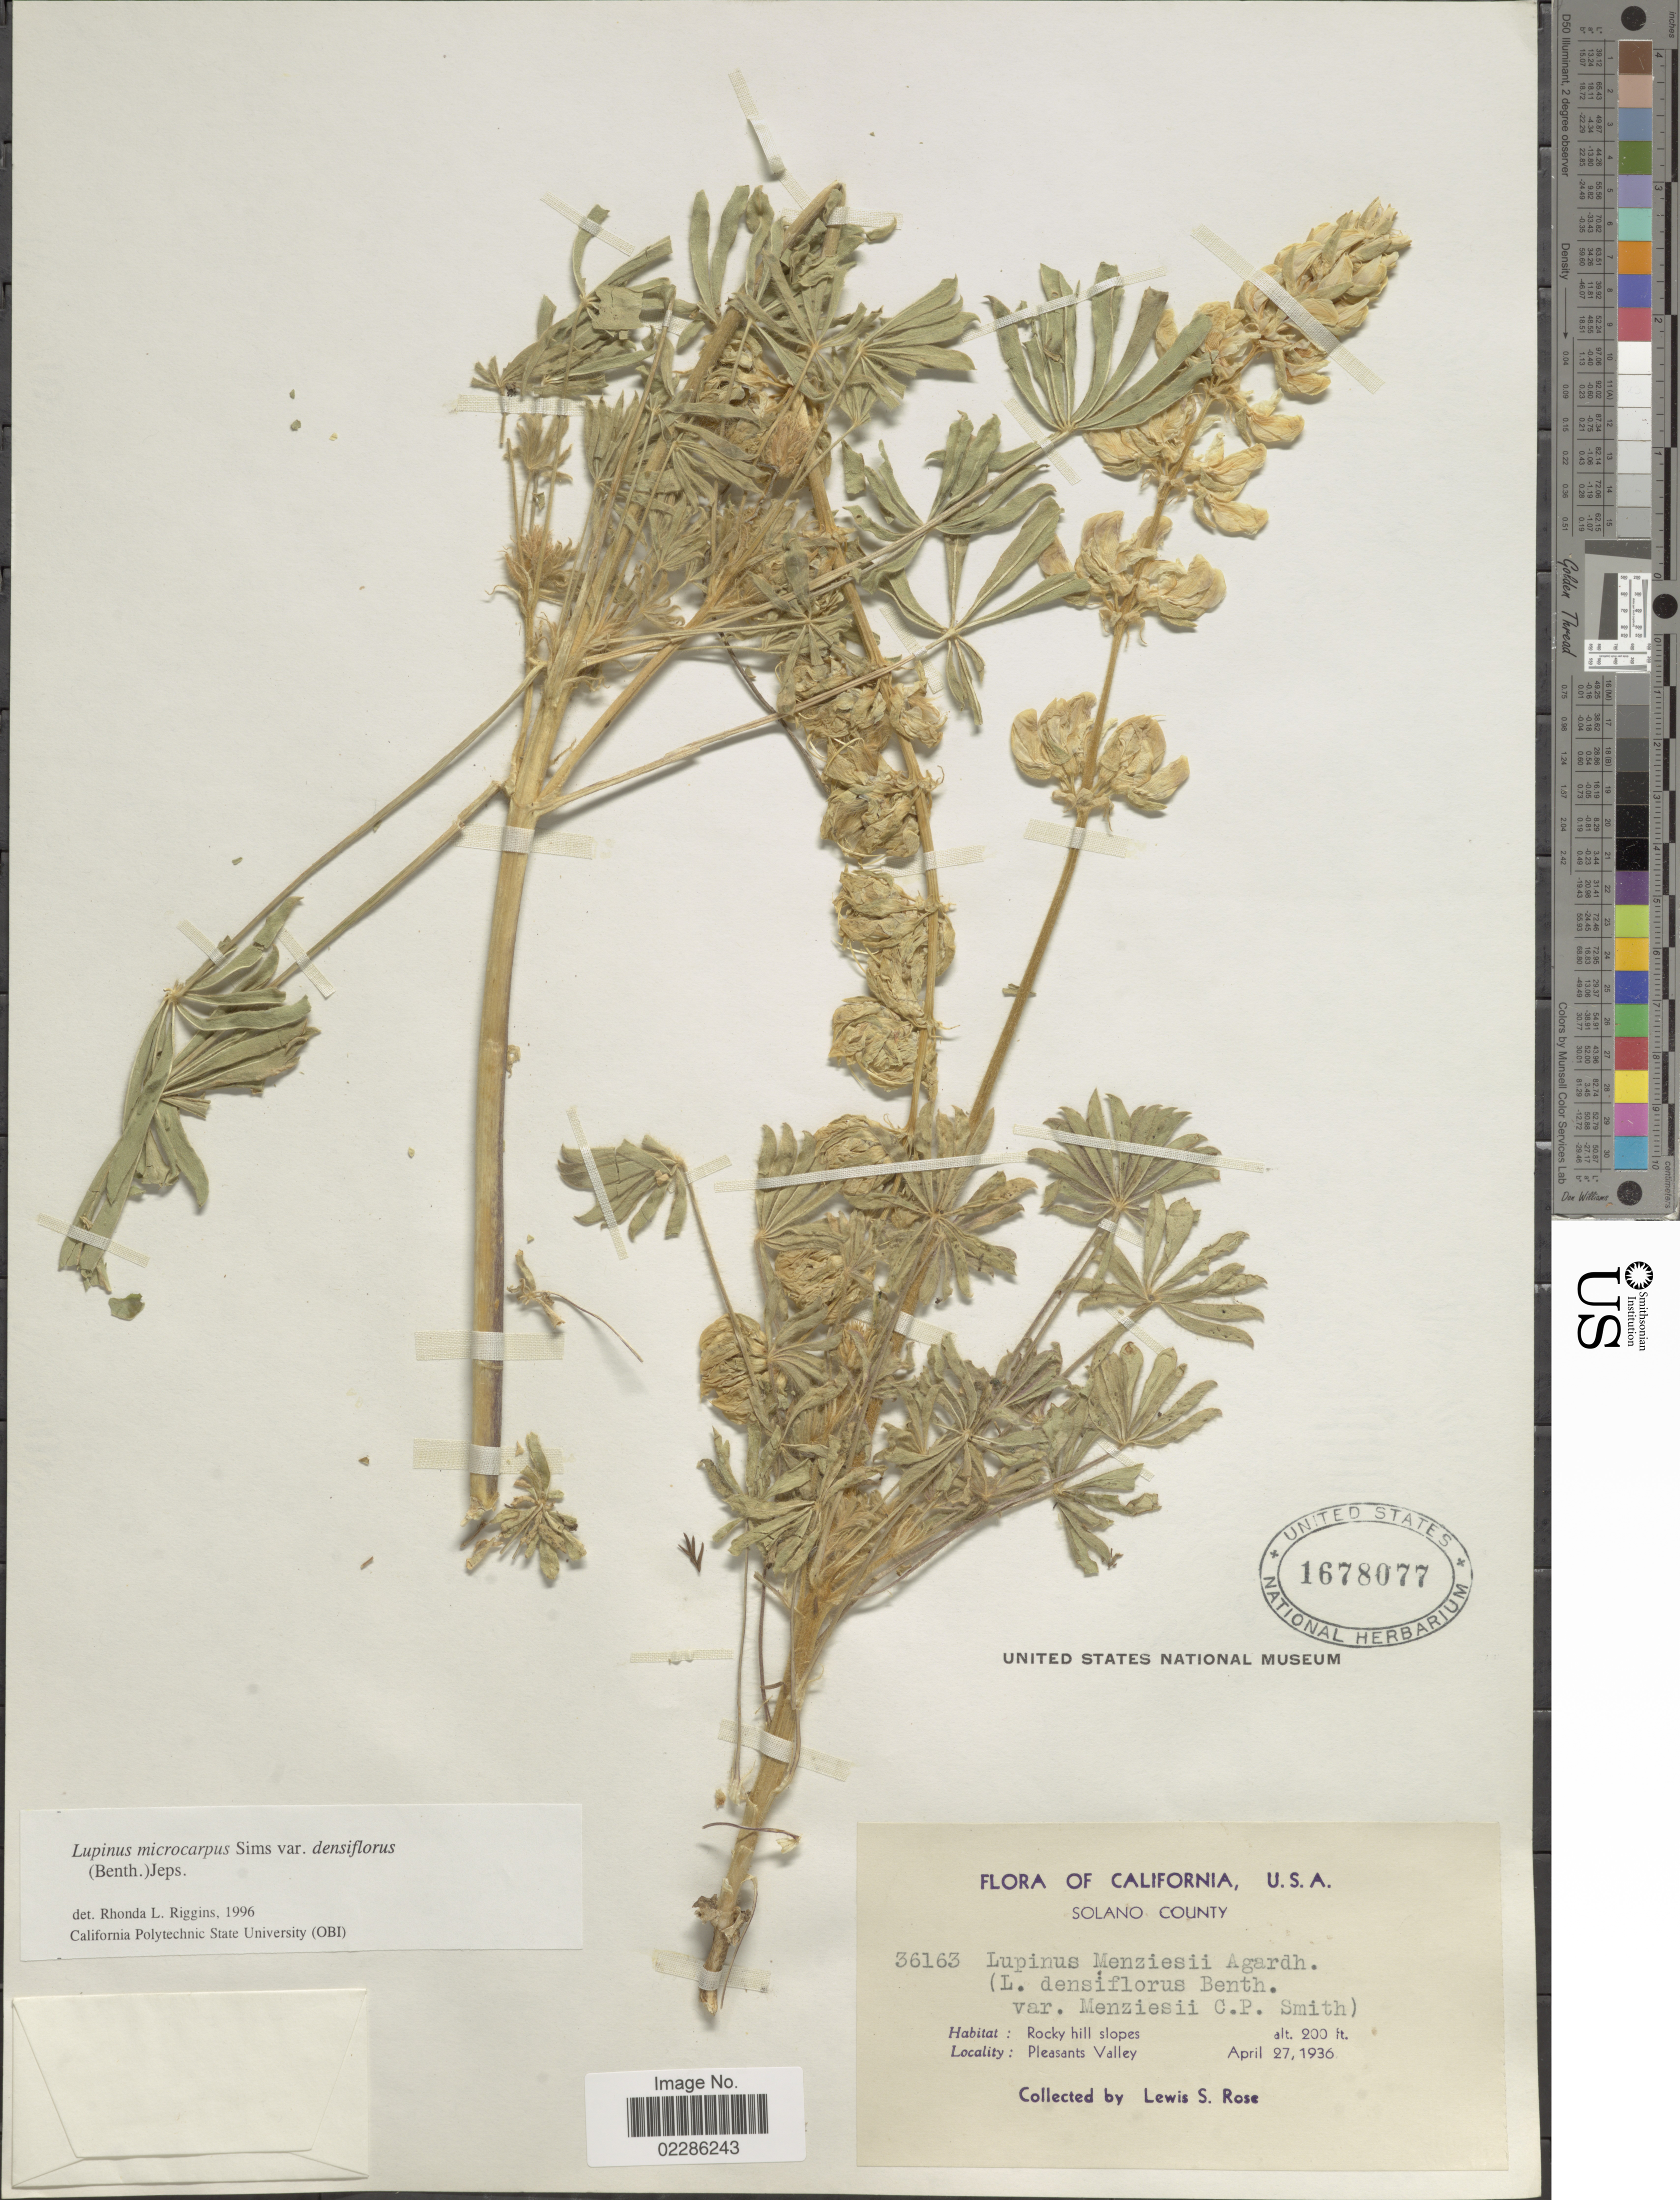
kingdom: Plantae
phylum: Tracheophyta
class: Magnoliopsida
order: Fabales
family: Fabaceae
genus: Lupinus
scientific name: Lupinus microcarpus var. densiflorus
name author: (Benth.) Jeps.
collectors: L. S. Rose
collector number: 36163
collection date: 1936-04-27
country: United States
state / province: California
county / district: Solano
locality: Solano County, Rocky hill slopes, Pleasants Valley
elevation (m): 61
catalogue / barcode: US 1678077